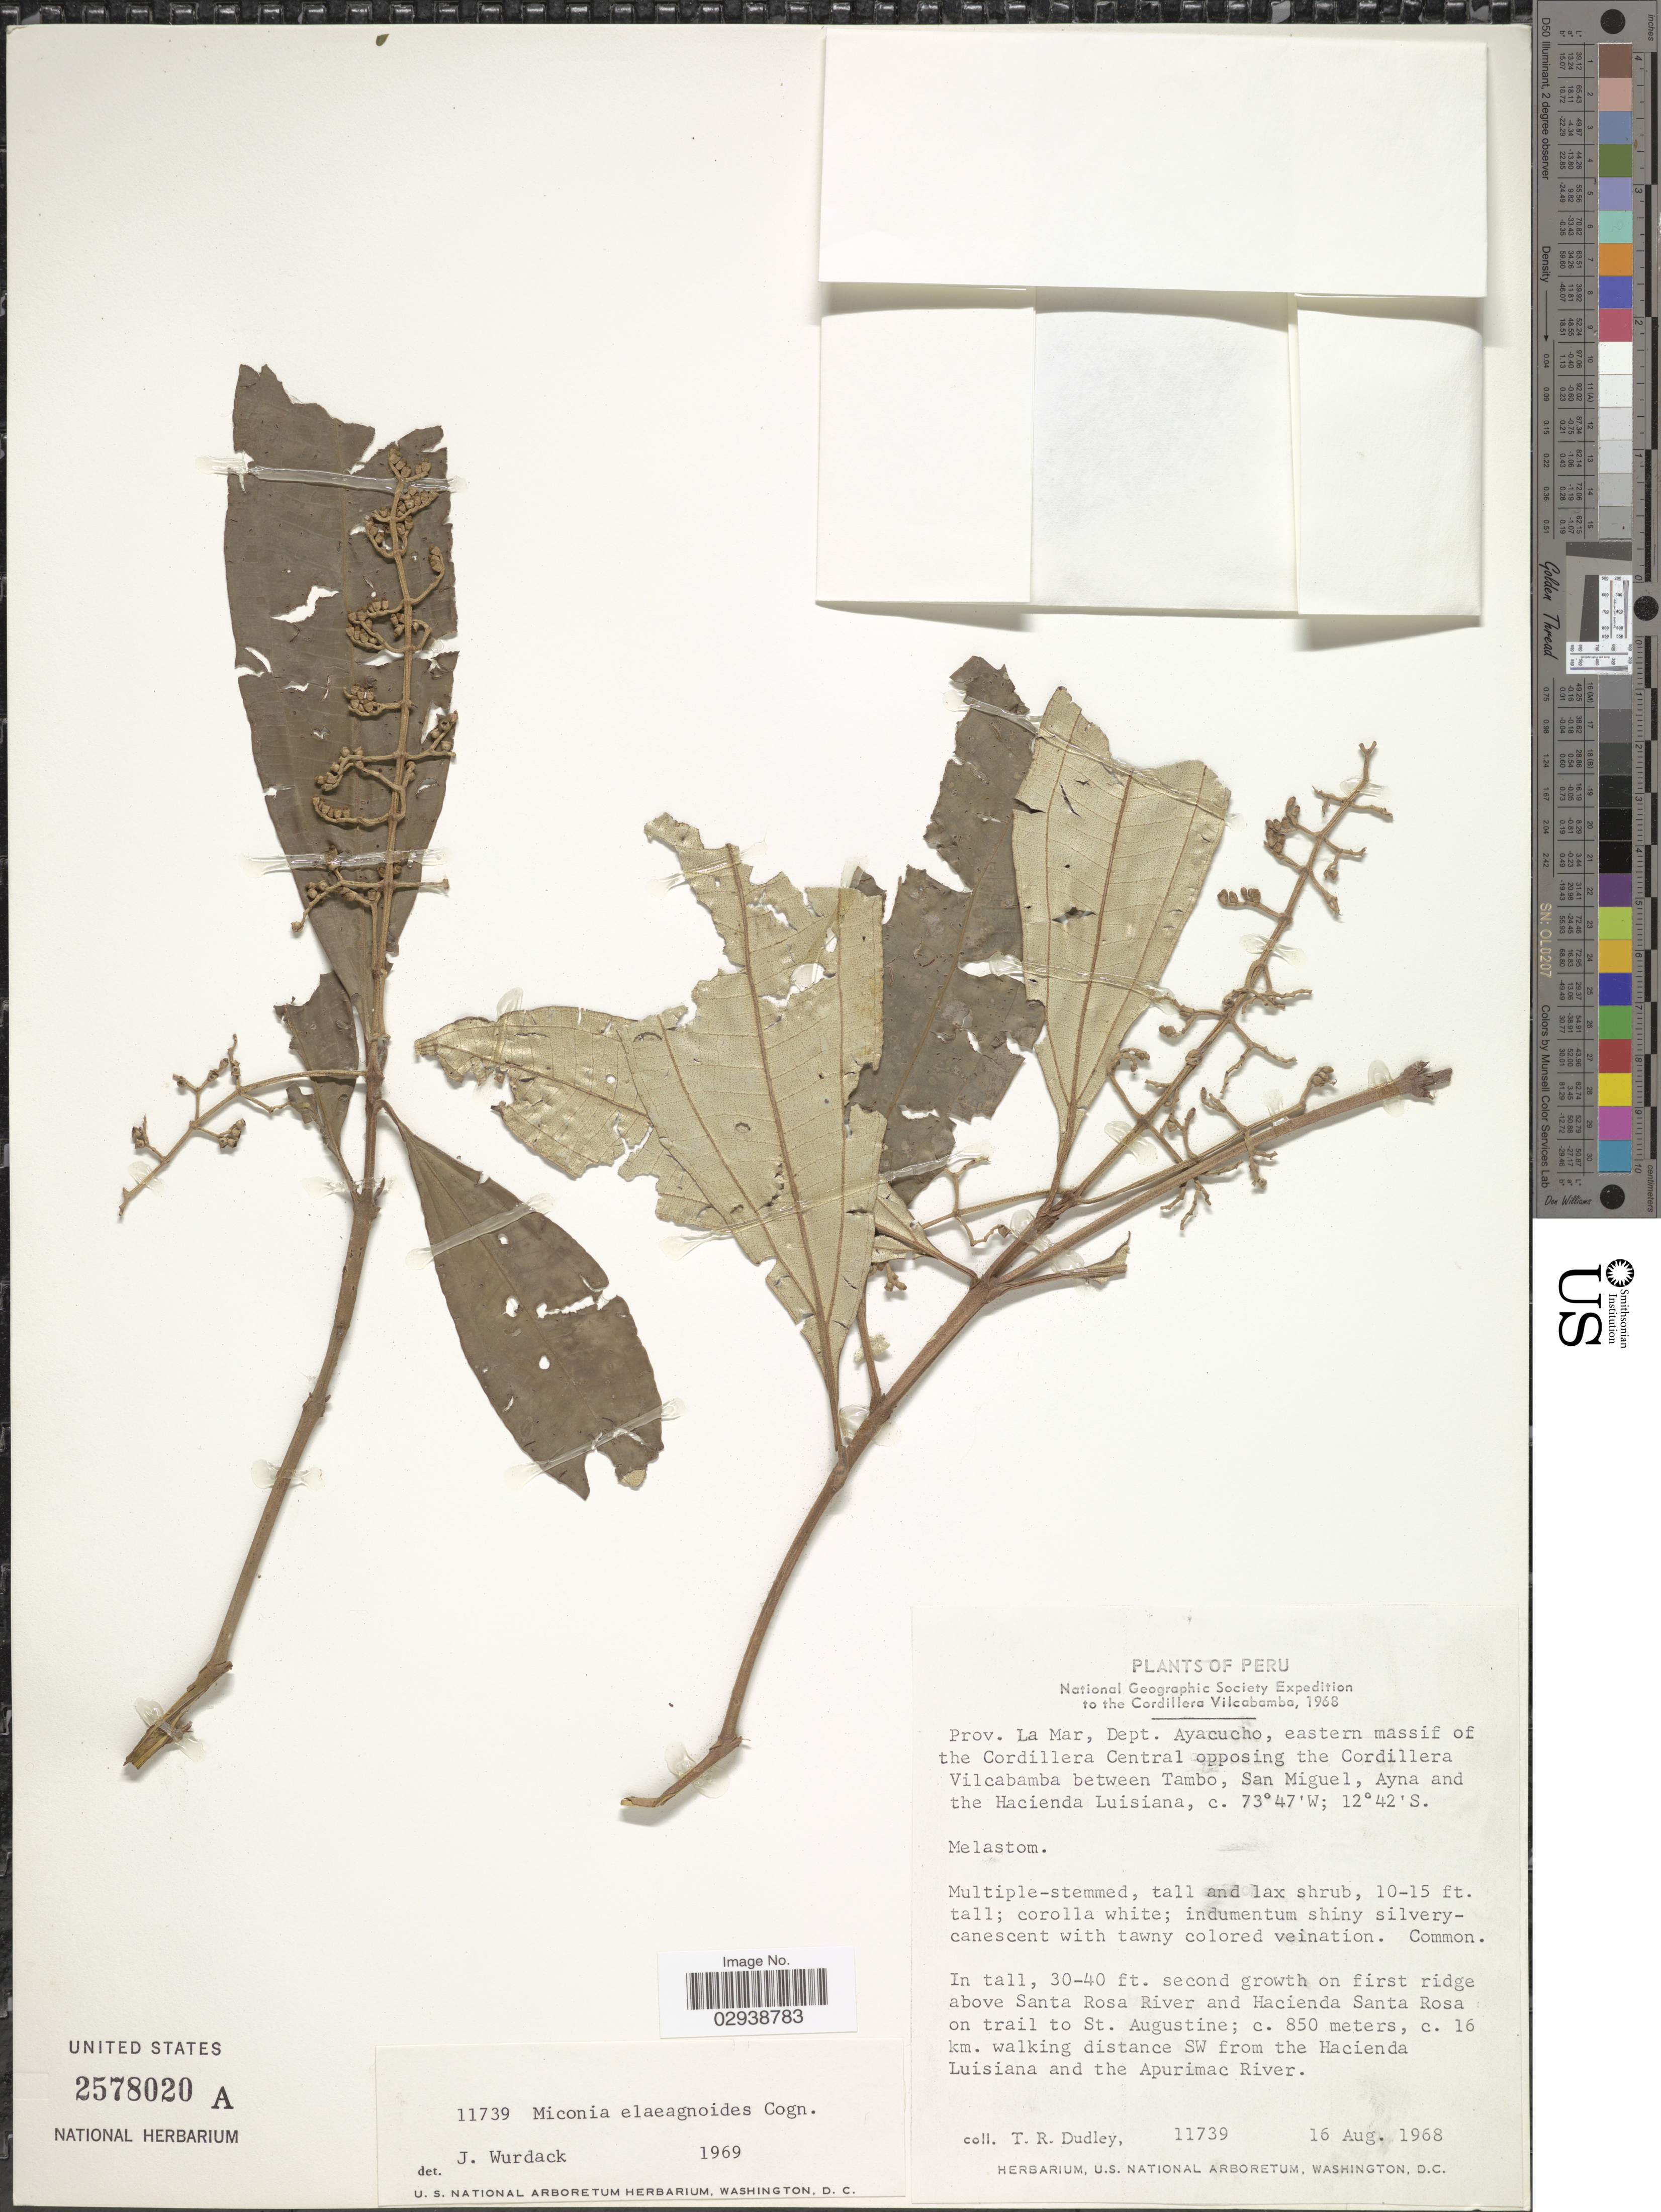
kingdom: Plantae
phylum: Tracheophyta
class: Magnoliopsida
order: Myrtales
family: Melastomataceae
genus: Miconia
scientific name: Miconia dichrophylla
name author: J.F. Macbr.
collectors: T. R. Dudley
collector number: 11739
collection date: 1968-08-16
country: Peru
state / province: Ayacucho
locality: Prov. La Mar, Dept. Ayacucho, eastern massif of the Cordillera Central opposing the Cordillera Vilcabamba between Tambo, San Miguel, Ayna and the Hacienda Luisiana, first ridge above Santa Rosa River and Hacienda Santa Rosa on trail to St. Augustine, c. 16 km walking distance SW from the Hacienda Luisiana and the Apurimac River.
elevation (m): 850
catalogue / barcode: US 2578020A